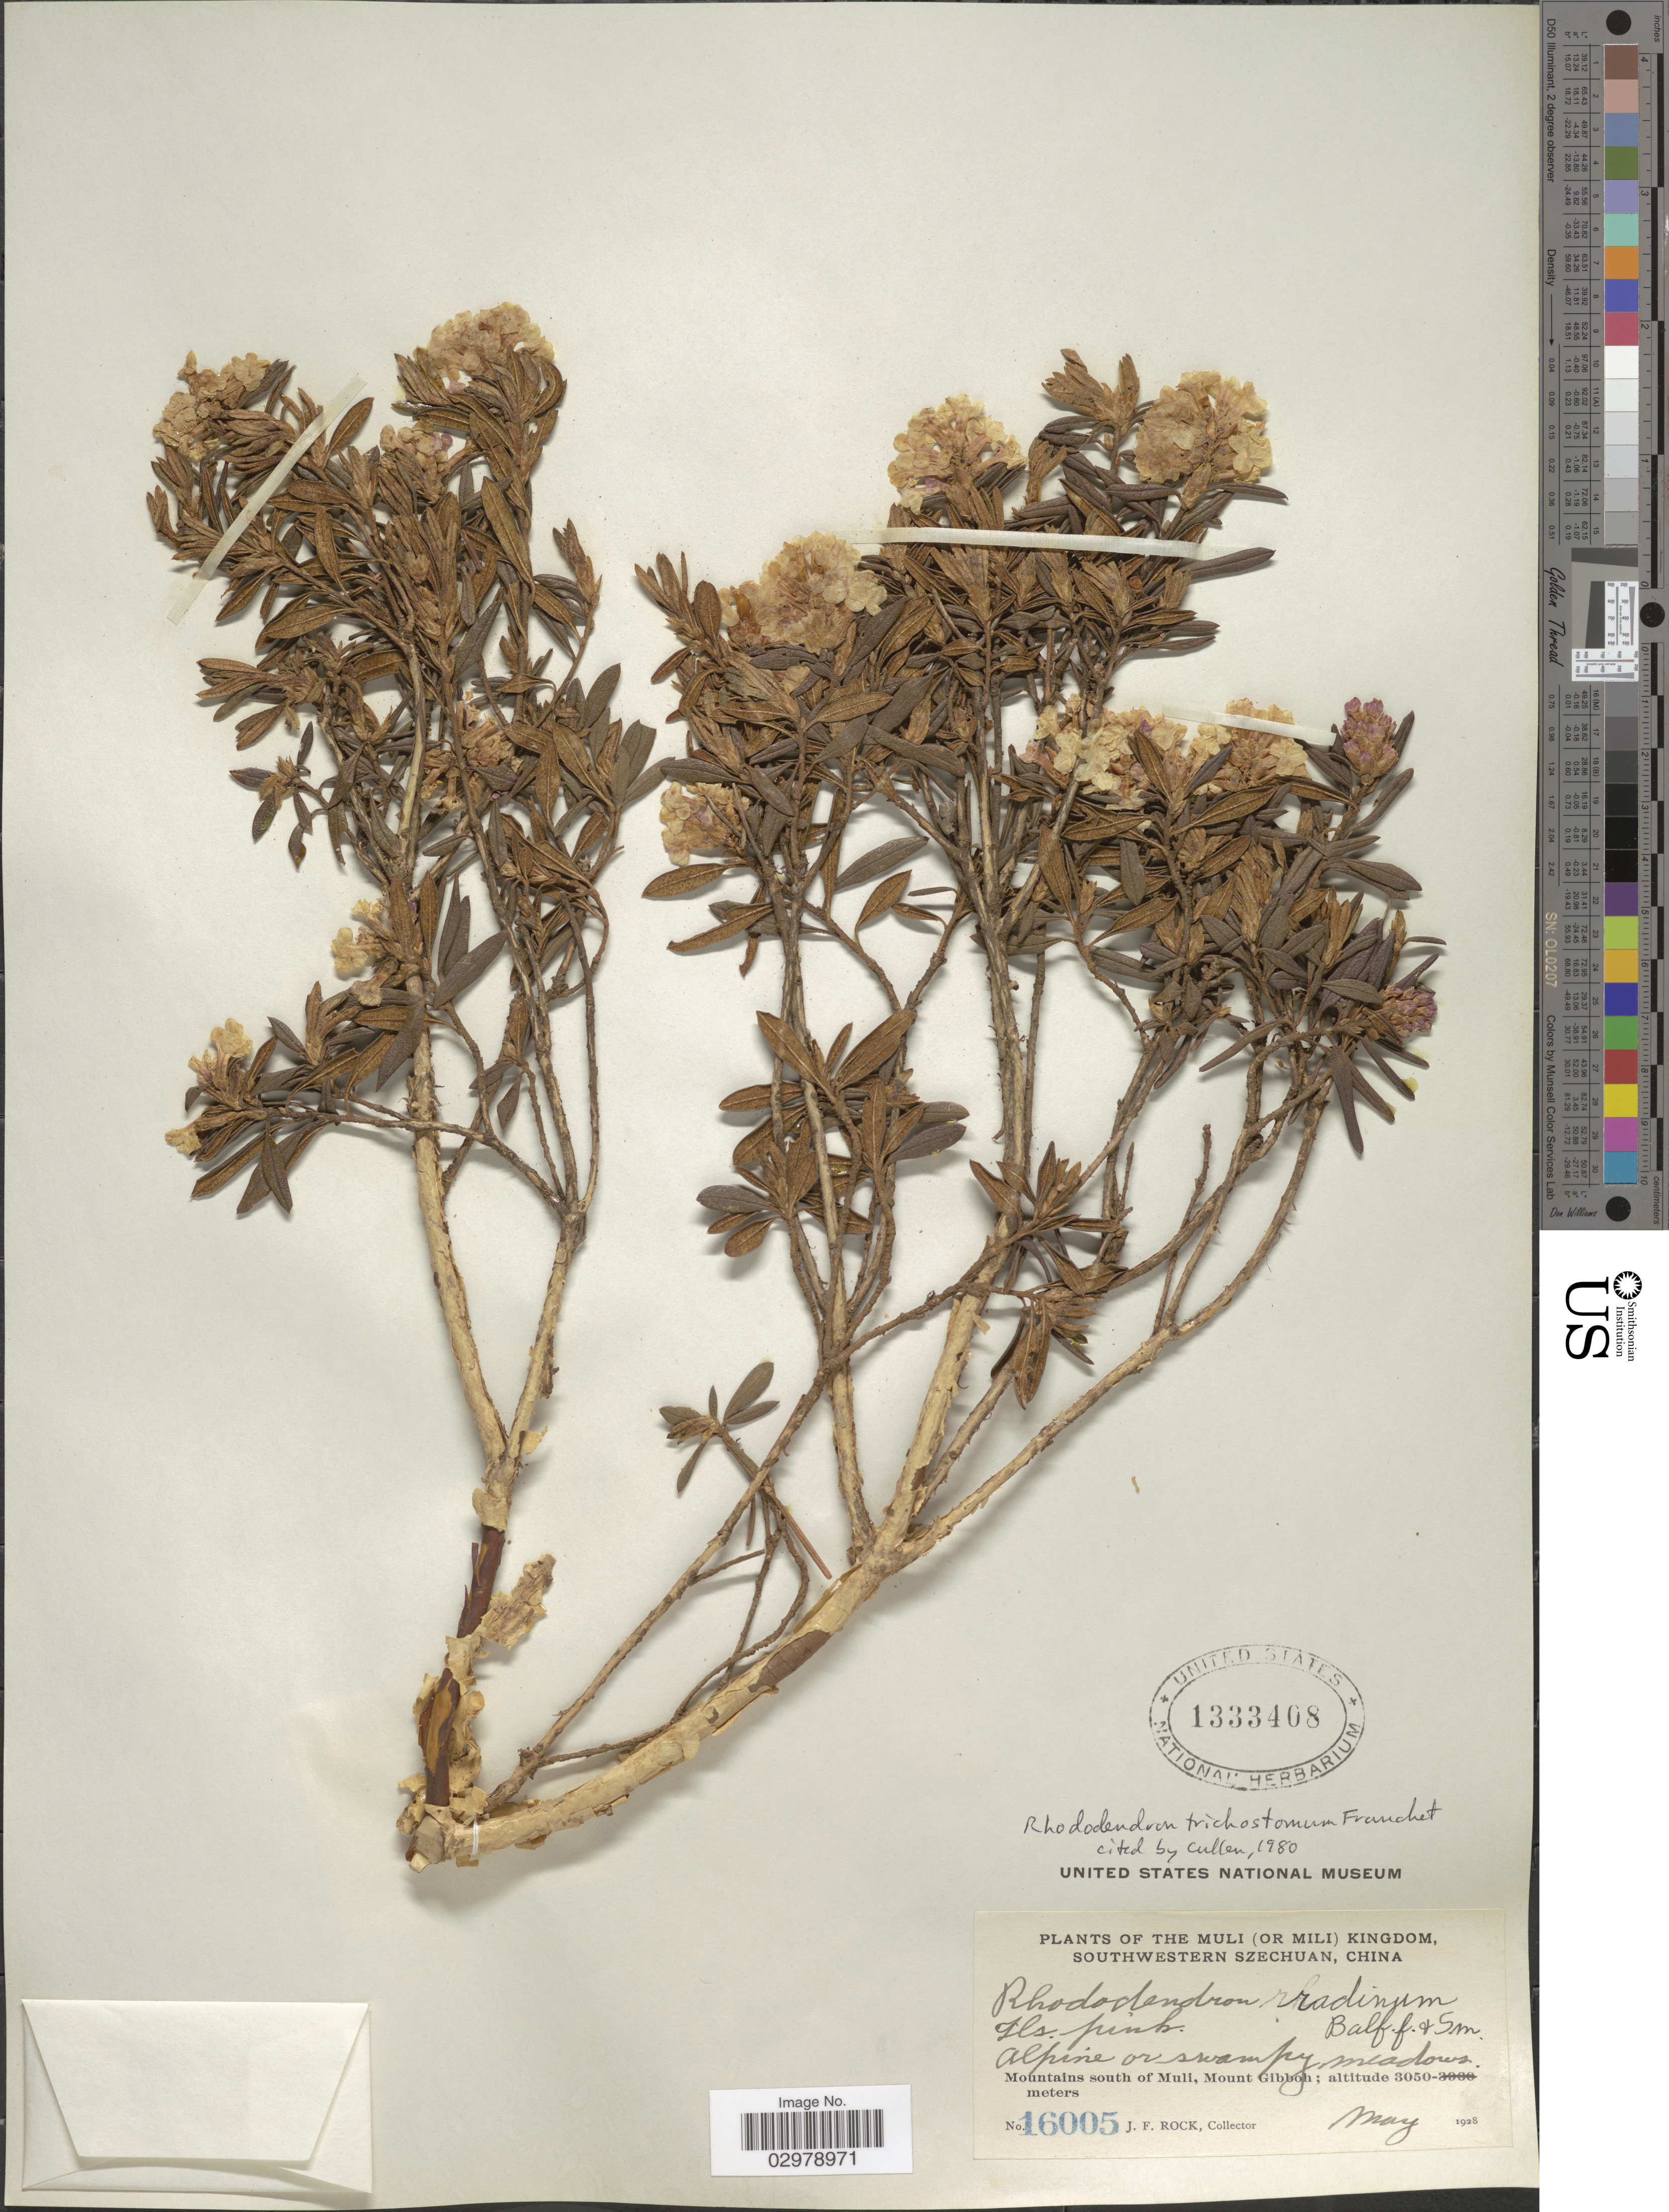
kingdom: Plantae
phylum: Tracheophyta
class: Magnoliopsida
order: Ericales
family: Ericaceae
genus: Rhododendron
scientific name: Rhododendron trichostomum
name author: Franch.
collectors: J. Rock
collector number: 16005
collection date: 1928-05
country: China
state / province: Sichuan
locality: The Muli (or Mili) Kingdom, Southwestern Szechuan. Mountains south of Muli, Mount Gibboh.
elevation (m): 3050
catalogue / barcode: US 1333408